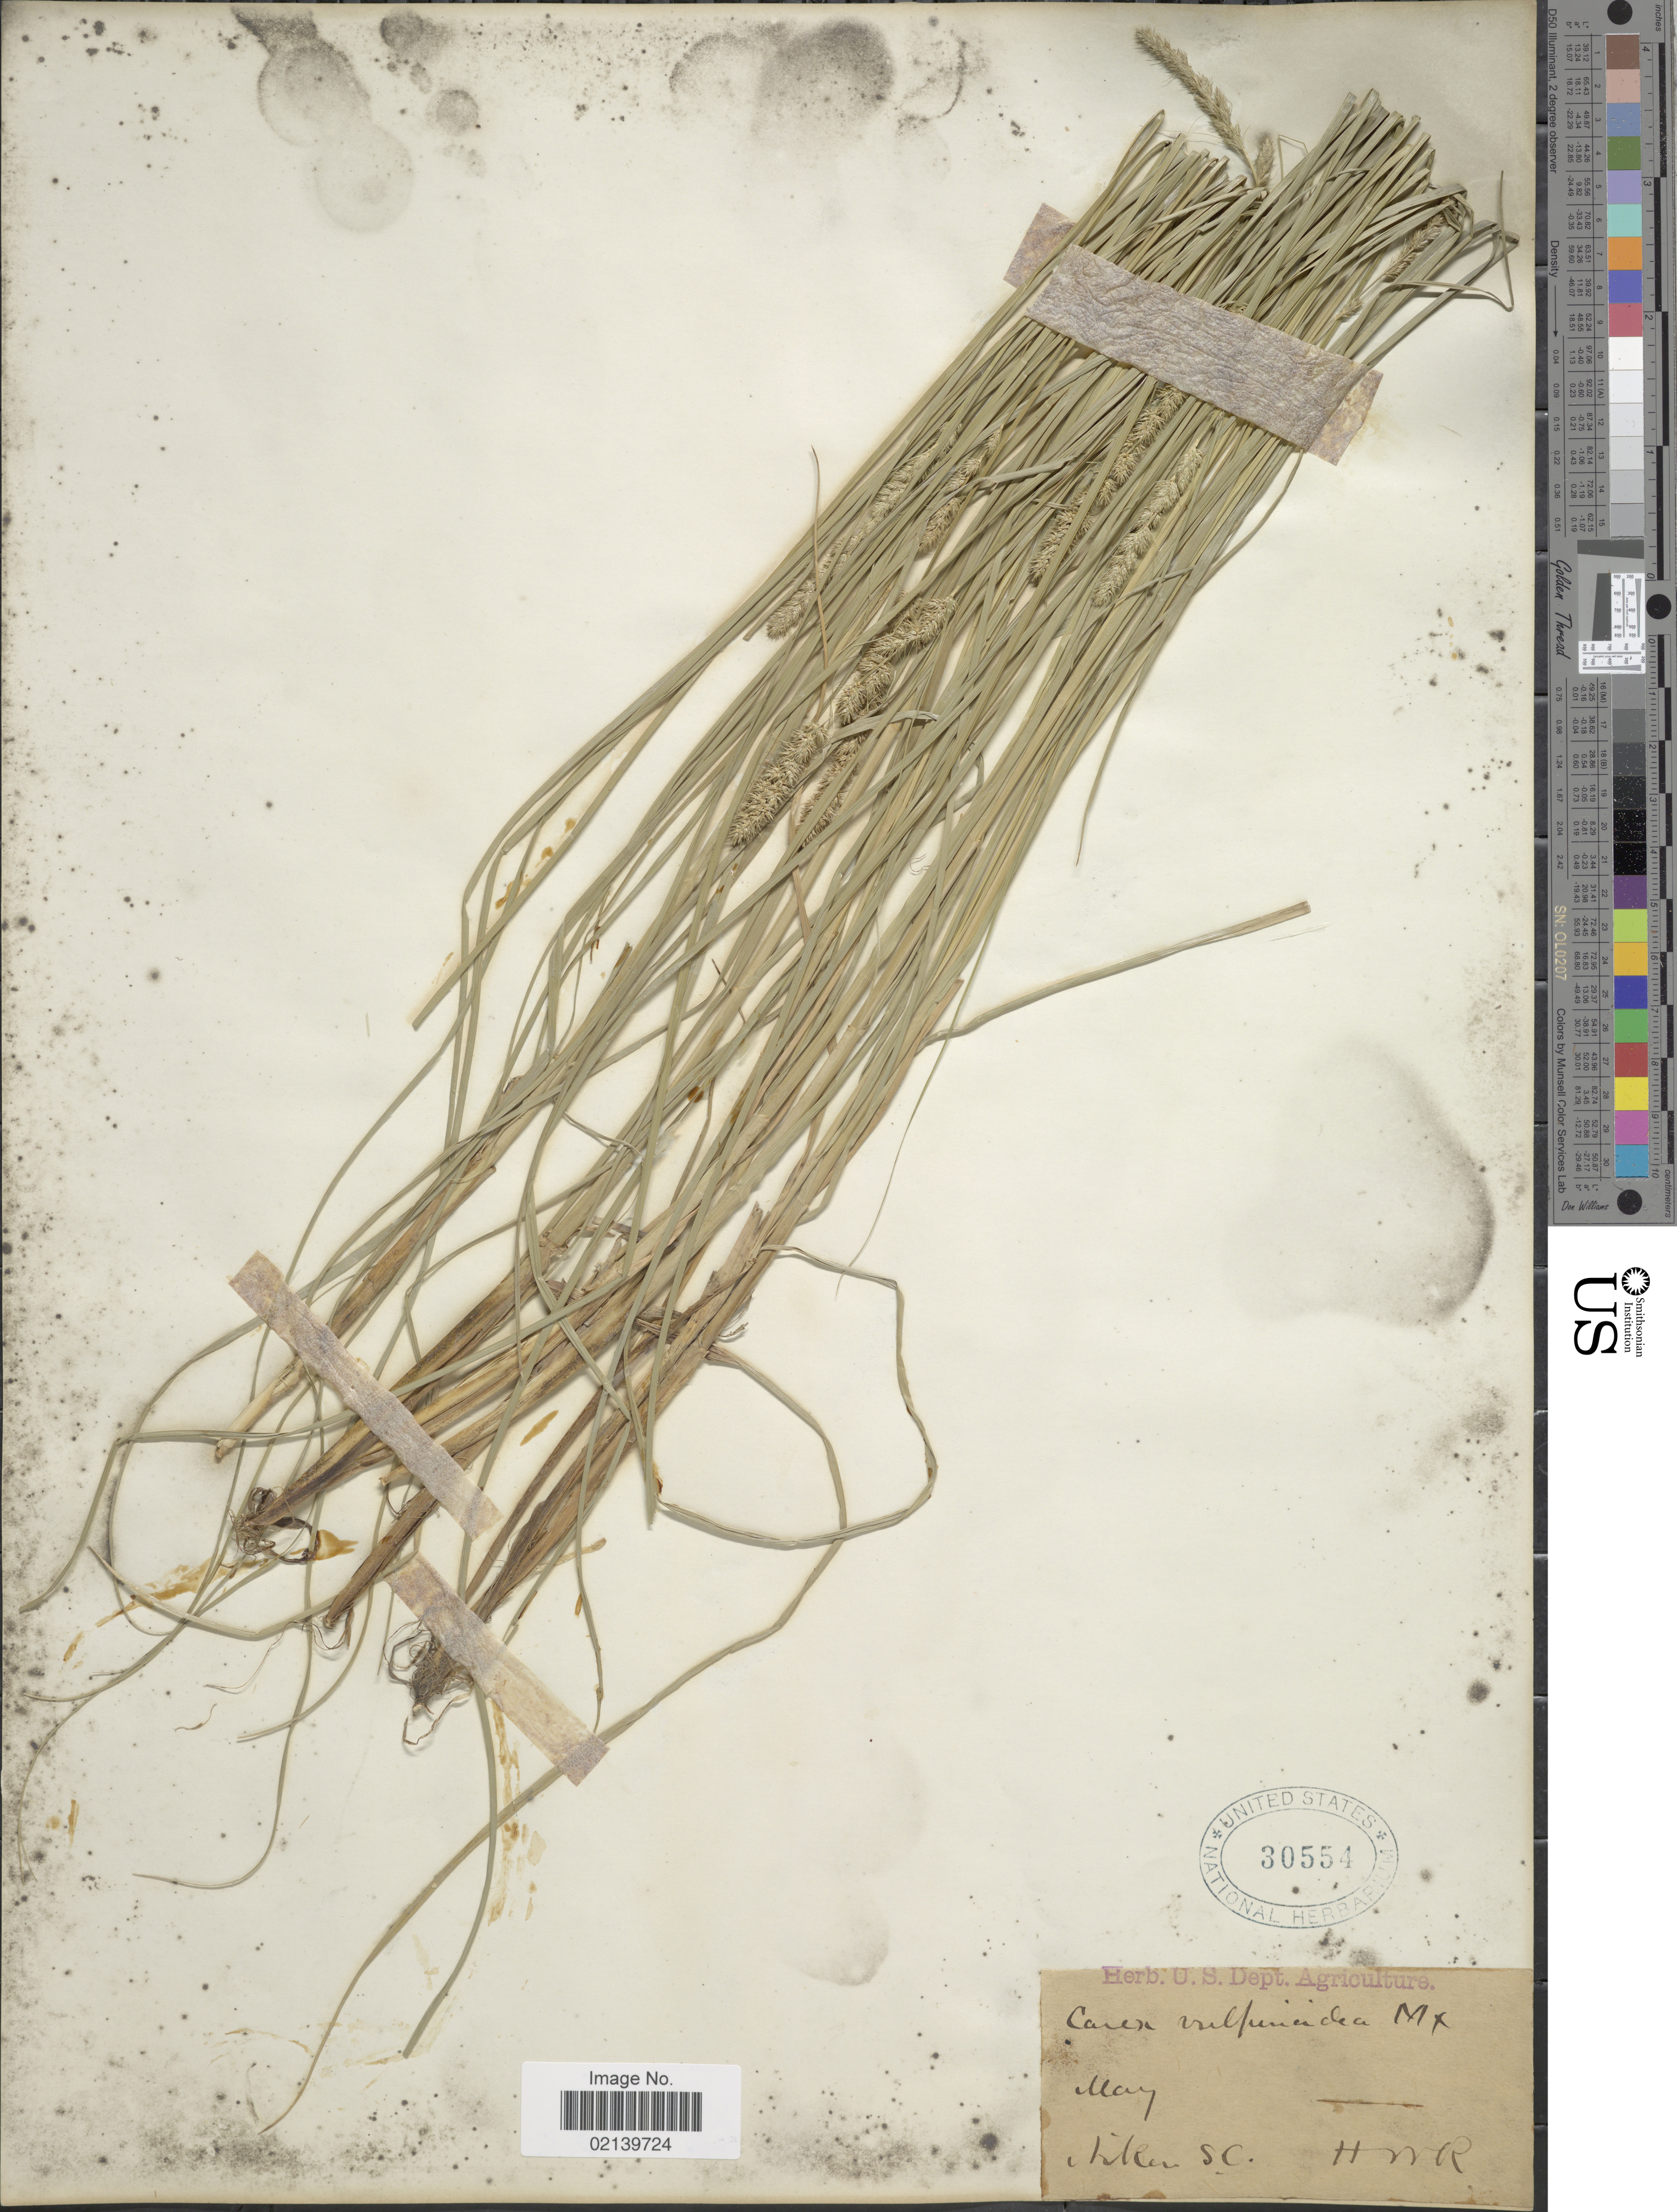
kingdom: Plantae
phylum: Tracheophyta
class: Liliopsida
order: Poales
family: Cyperaceae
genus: Carex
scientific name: Carex vulpinoidea Michx.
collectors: H. W. R.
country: United States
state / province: South Carolina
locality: Aiken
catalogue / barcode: US 30554